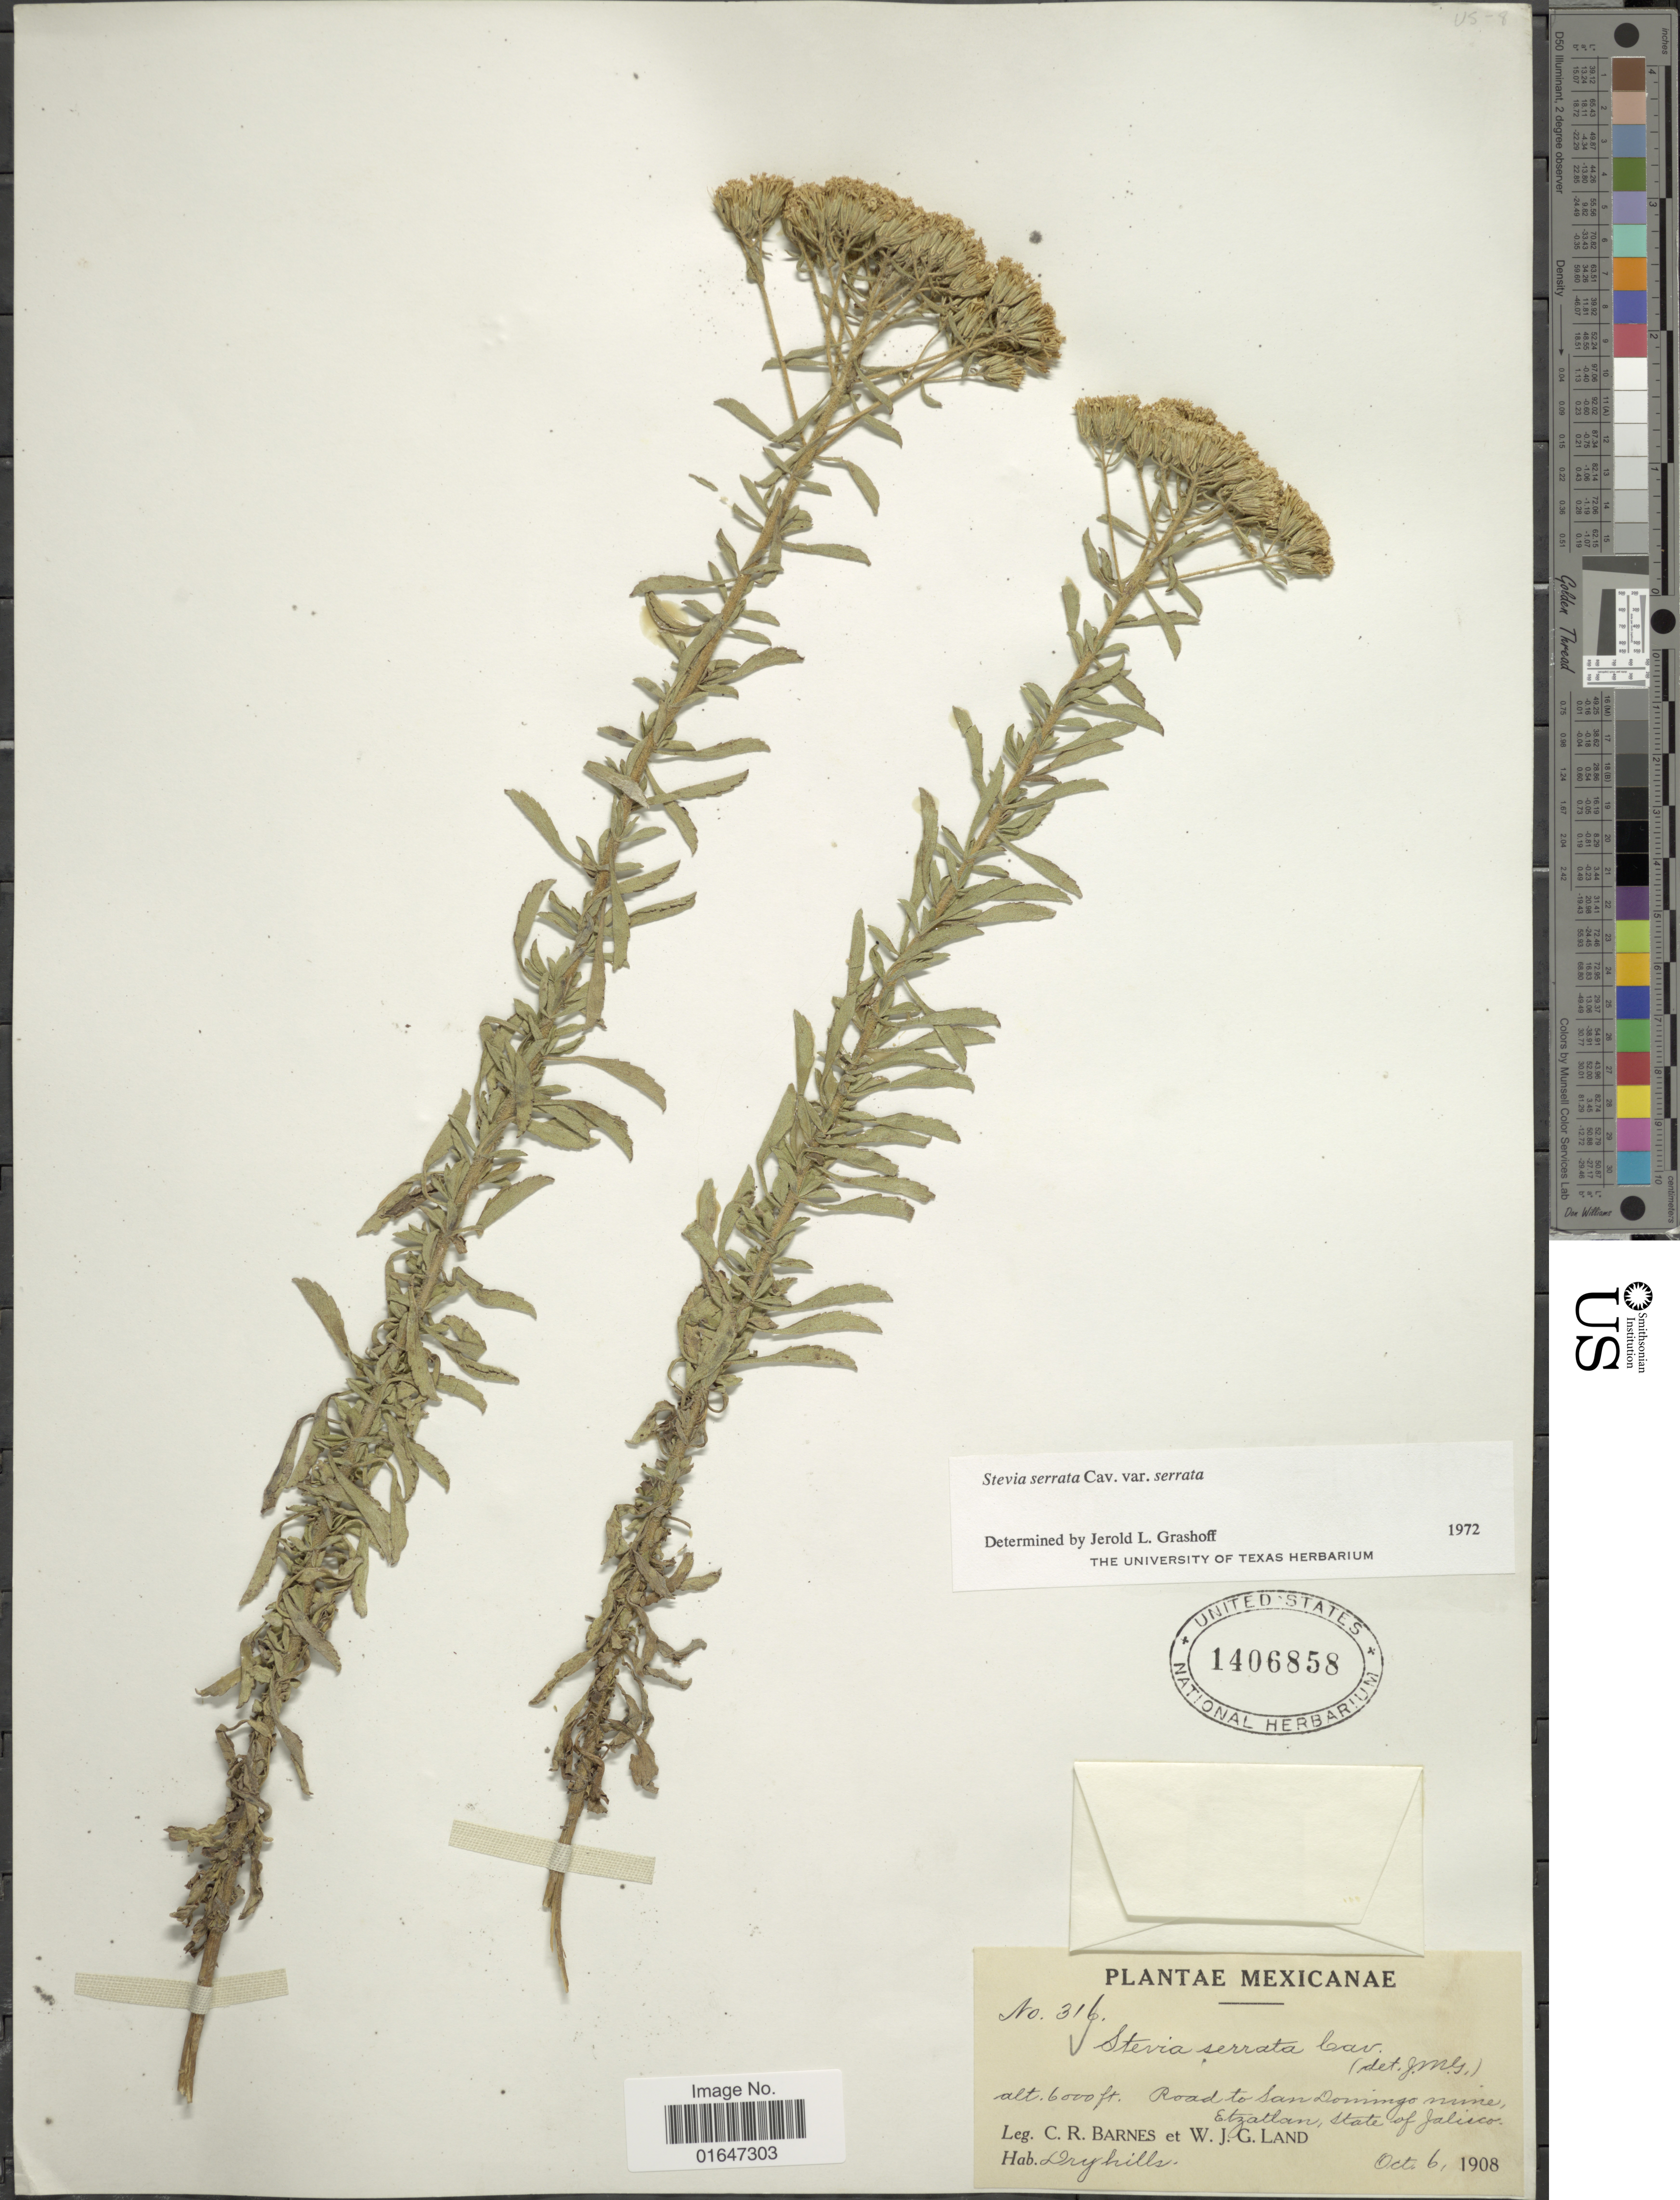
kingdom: Plantae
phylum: Tracheophyta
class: Magnoliopsida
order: Asterales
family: Asteraceae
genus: Stevia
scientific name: Stevia serrata var. serrata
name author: Cav.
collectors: C. R. Barnes & W. J. G. Land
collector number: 316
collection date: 1908-10-06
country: Mexico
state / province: Jalisco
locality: Mexicanae, road to San Domingo mine, Etzatlan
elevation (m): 1829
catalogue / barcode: US 1406858